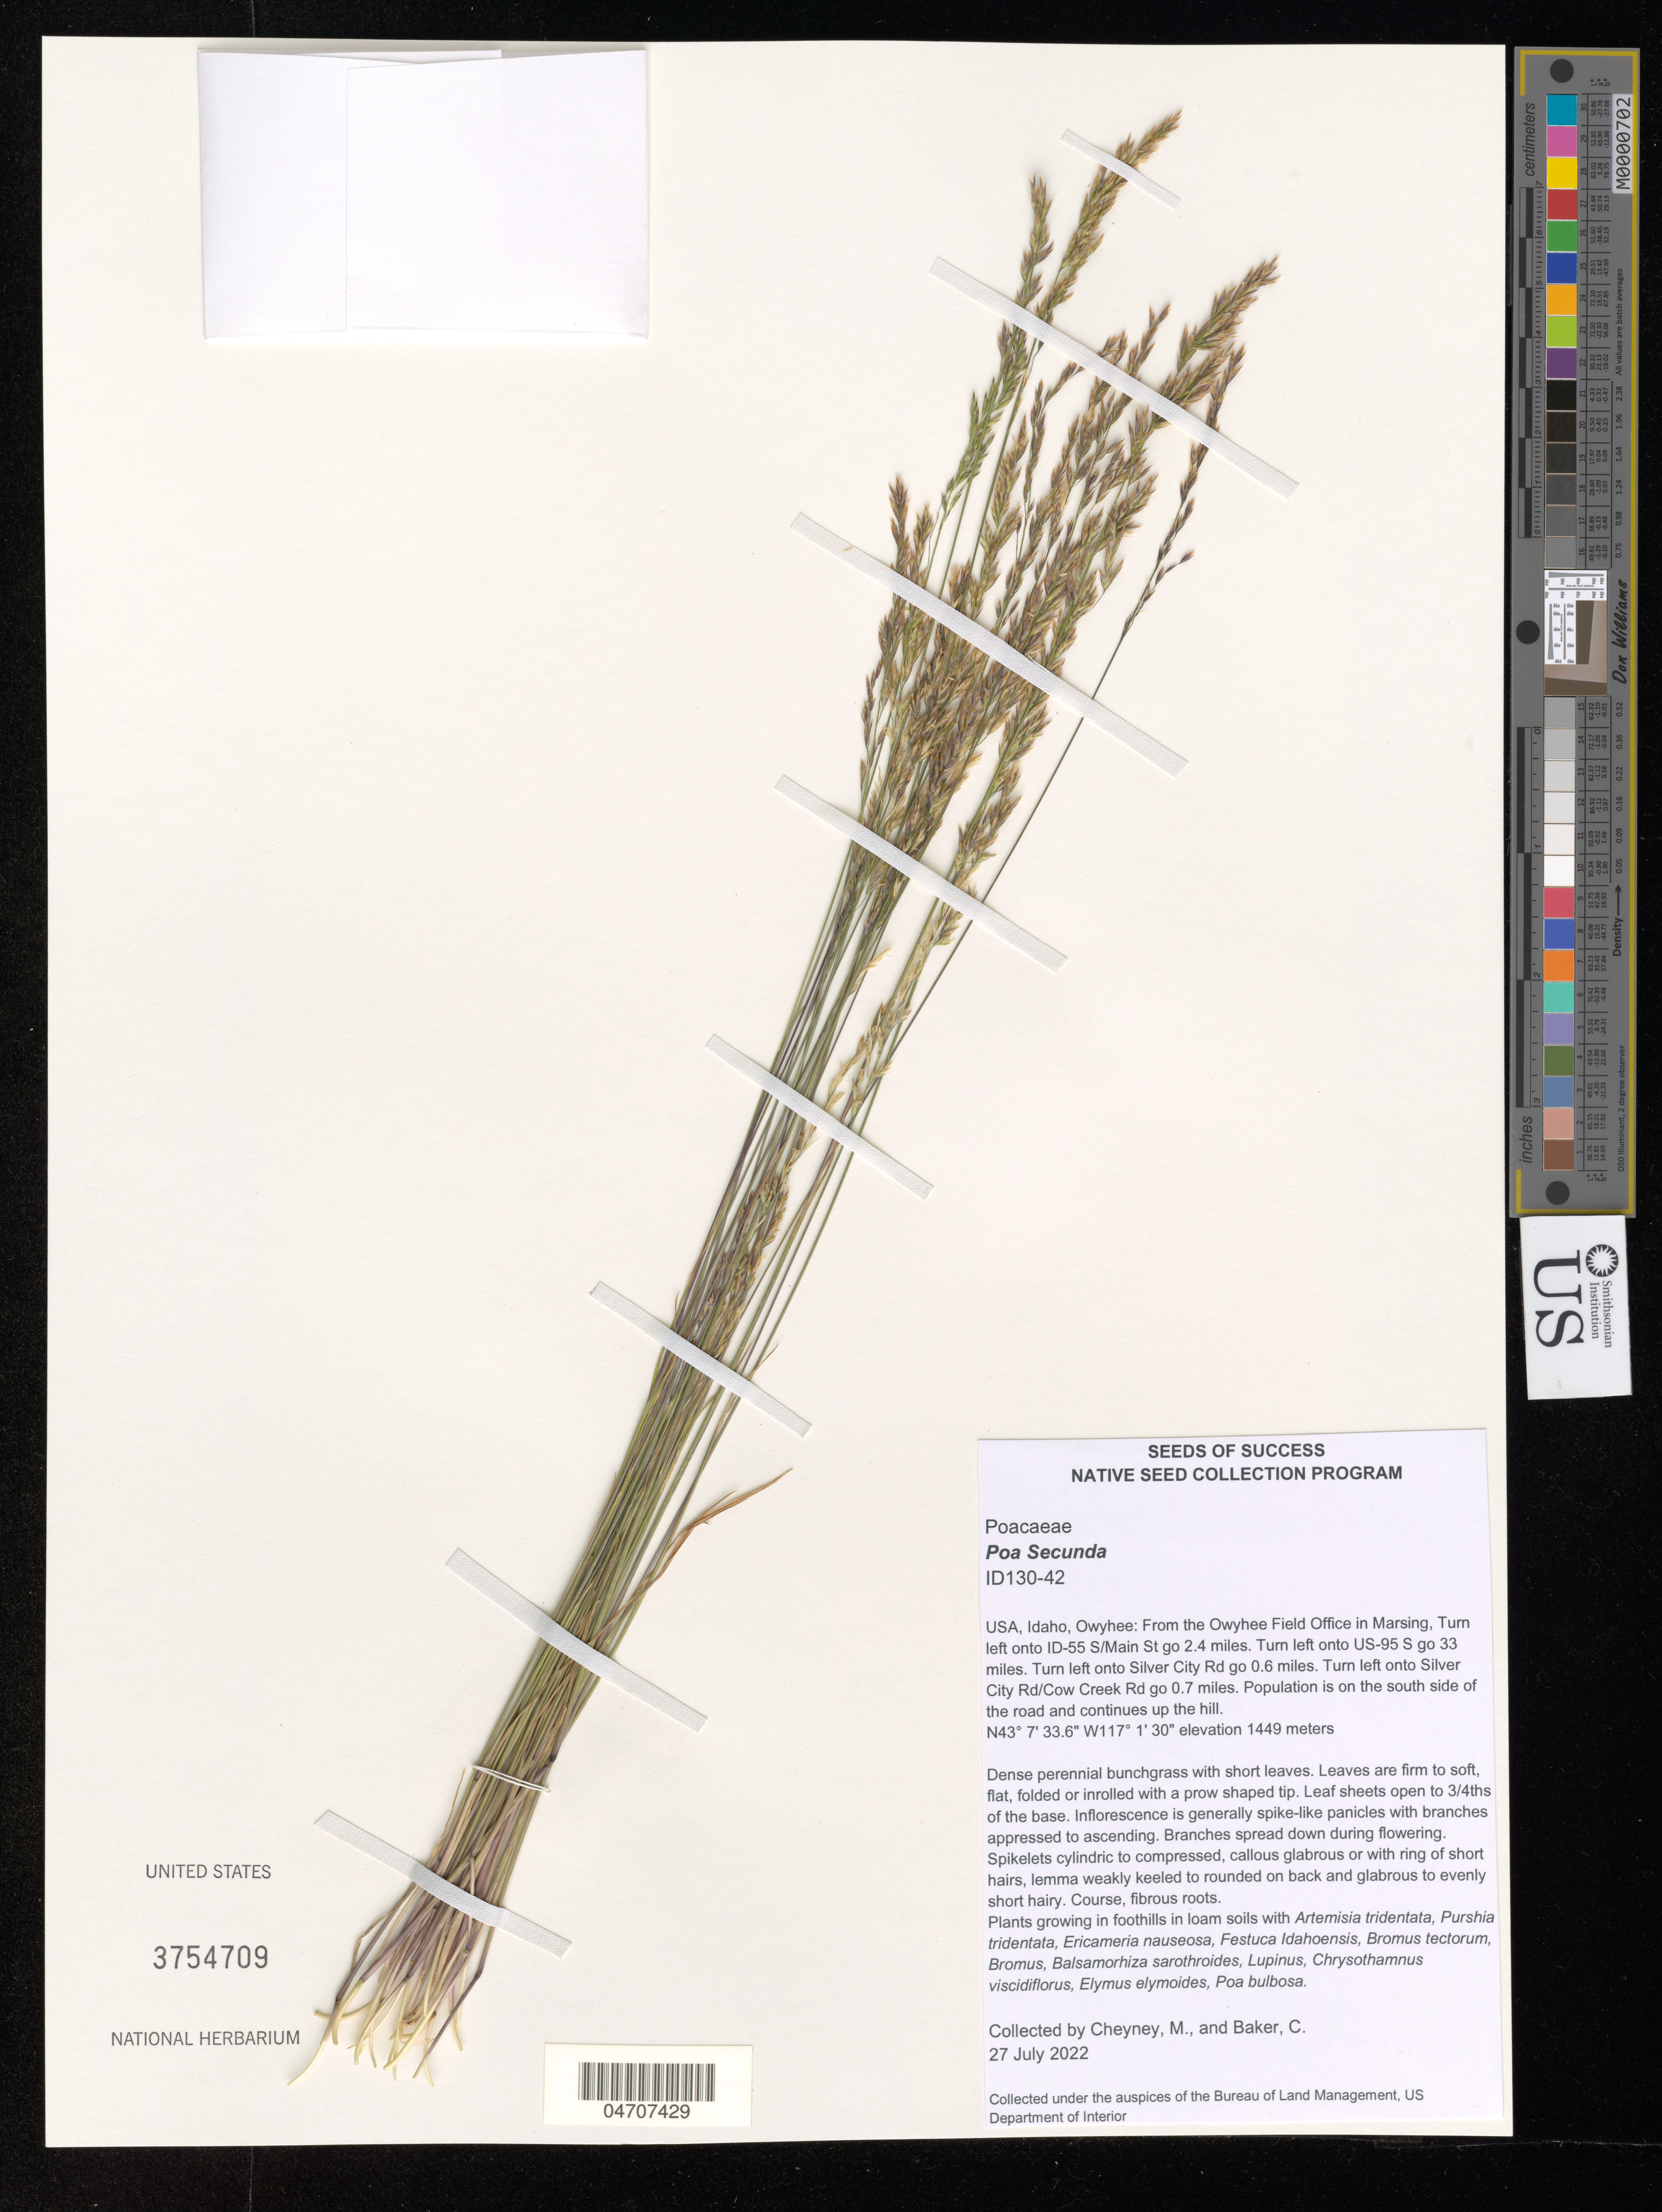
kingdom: Plantae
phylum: Tracheophyta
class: Liliopsida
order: Poales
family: Poaceae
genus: Poa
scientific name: Poa secunda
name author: J. Presl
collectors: M. Cheyney & C. Baker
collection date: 2022-07-27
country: United States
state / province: Idaho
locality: Owyhee: From the Owyhee Field Office in Marsing. Turn left onto ID-55 S/Main St go 2.4 miles. Turn left onto US-95 S go 33 miles. Turn left onto Silver City Rd go 0.6 miles. Turn left onto Silver City Rd/Cow Creek Rd go 0.7 miles. Population is on the south side of the road and continues up the hill.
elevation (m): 1449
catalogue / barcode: US 3754709